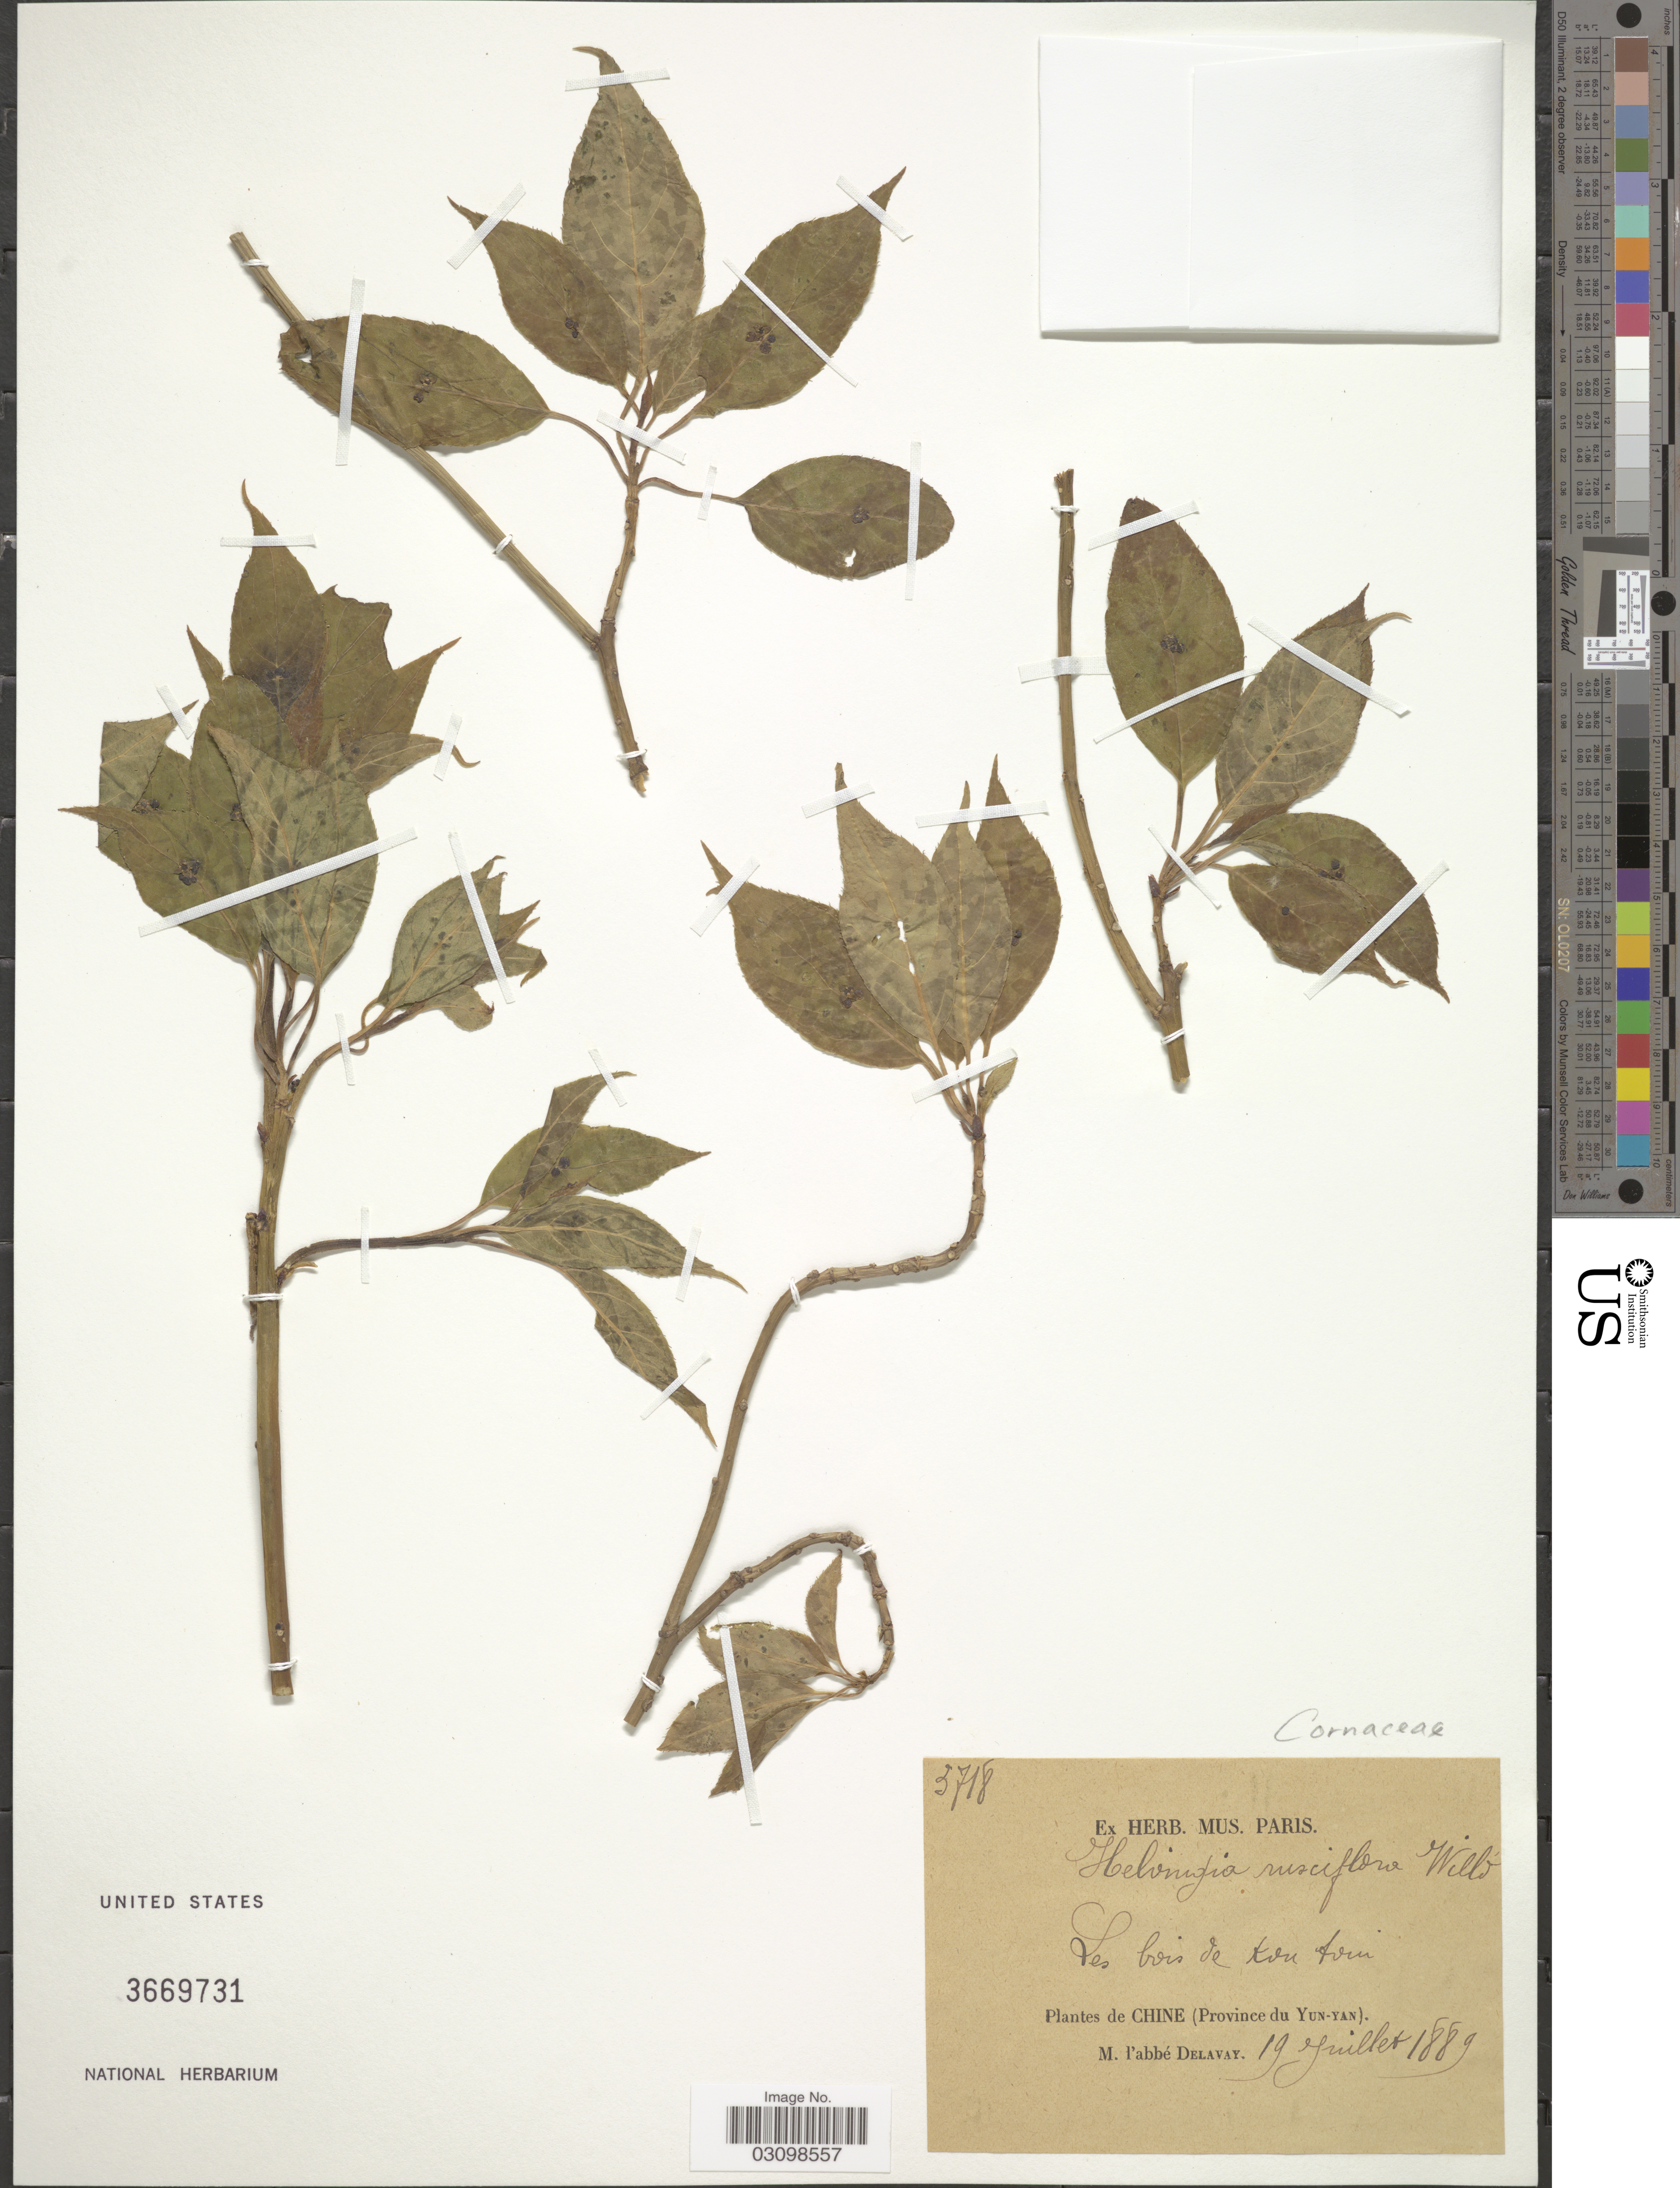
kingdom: Plantae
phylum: Tracheophyta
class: Magnoliopsida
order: Aquifoliales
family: Helwingiaceae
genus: Helwingia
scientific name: Helwingia rusciflora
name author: Willd.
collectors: P. Delavay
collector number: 3718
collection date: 1889-07-19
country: China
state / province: Yunnan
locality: Les bois de kou toui, (Province du Yun-yan).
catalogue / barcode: US 3669731